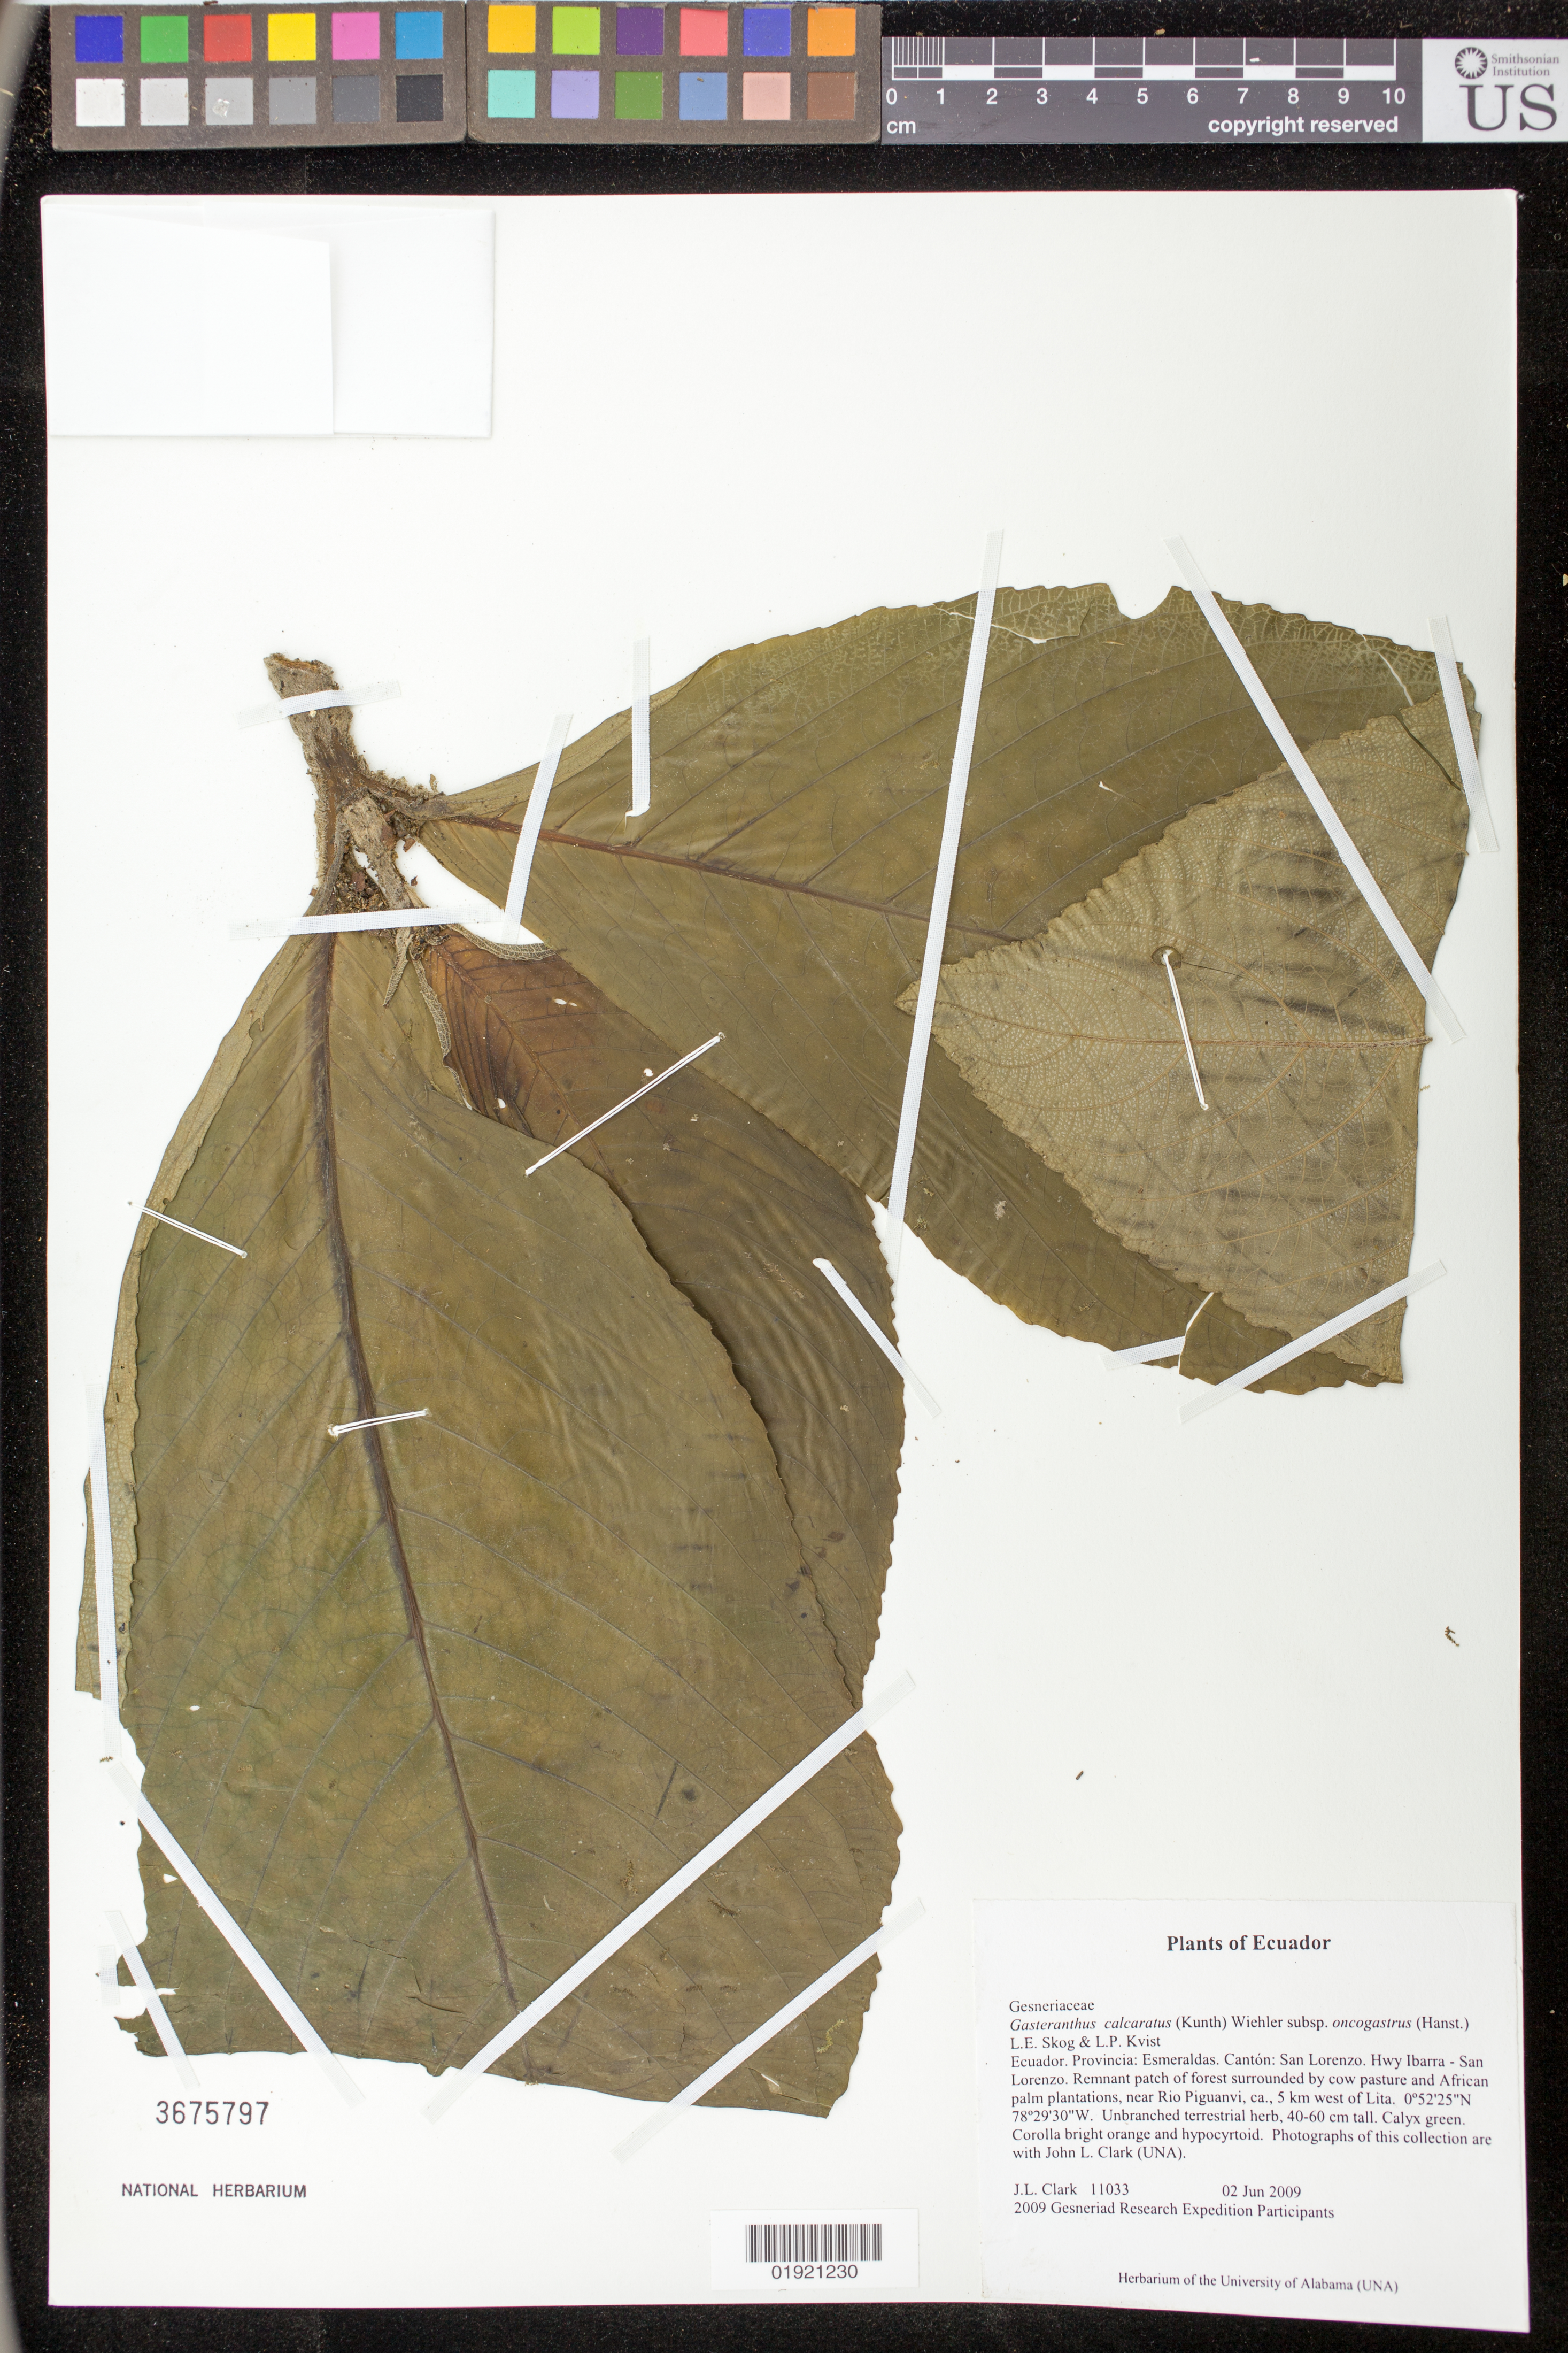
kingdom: Plantae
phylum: Tracheophyta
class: Magnoliopsida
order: Lamiales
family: Gesneriaceae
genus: Gasteranthus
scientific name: Gasteranthus calcaratus subsp. oncogastrus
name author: (Hanst.) L.E. Skog & L.P. Kvist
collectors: J. L. Clark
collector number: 11033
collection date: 2009-06-25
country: Ecuador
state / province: Esmeraldas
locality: Canton: San Lorenzo. Hwy Ibarra - San Lorenzo. Remnant patch of forest surrounded by cow pasture and African palm plantations, near Rio Piguanvi, ca., 5 km west of Lita.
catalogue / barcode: US 3675797